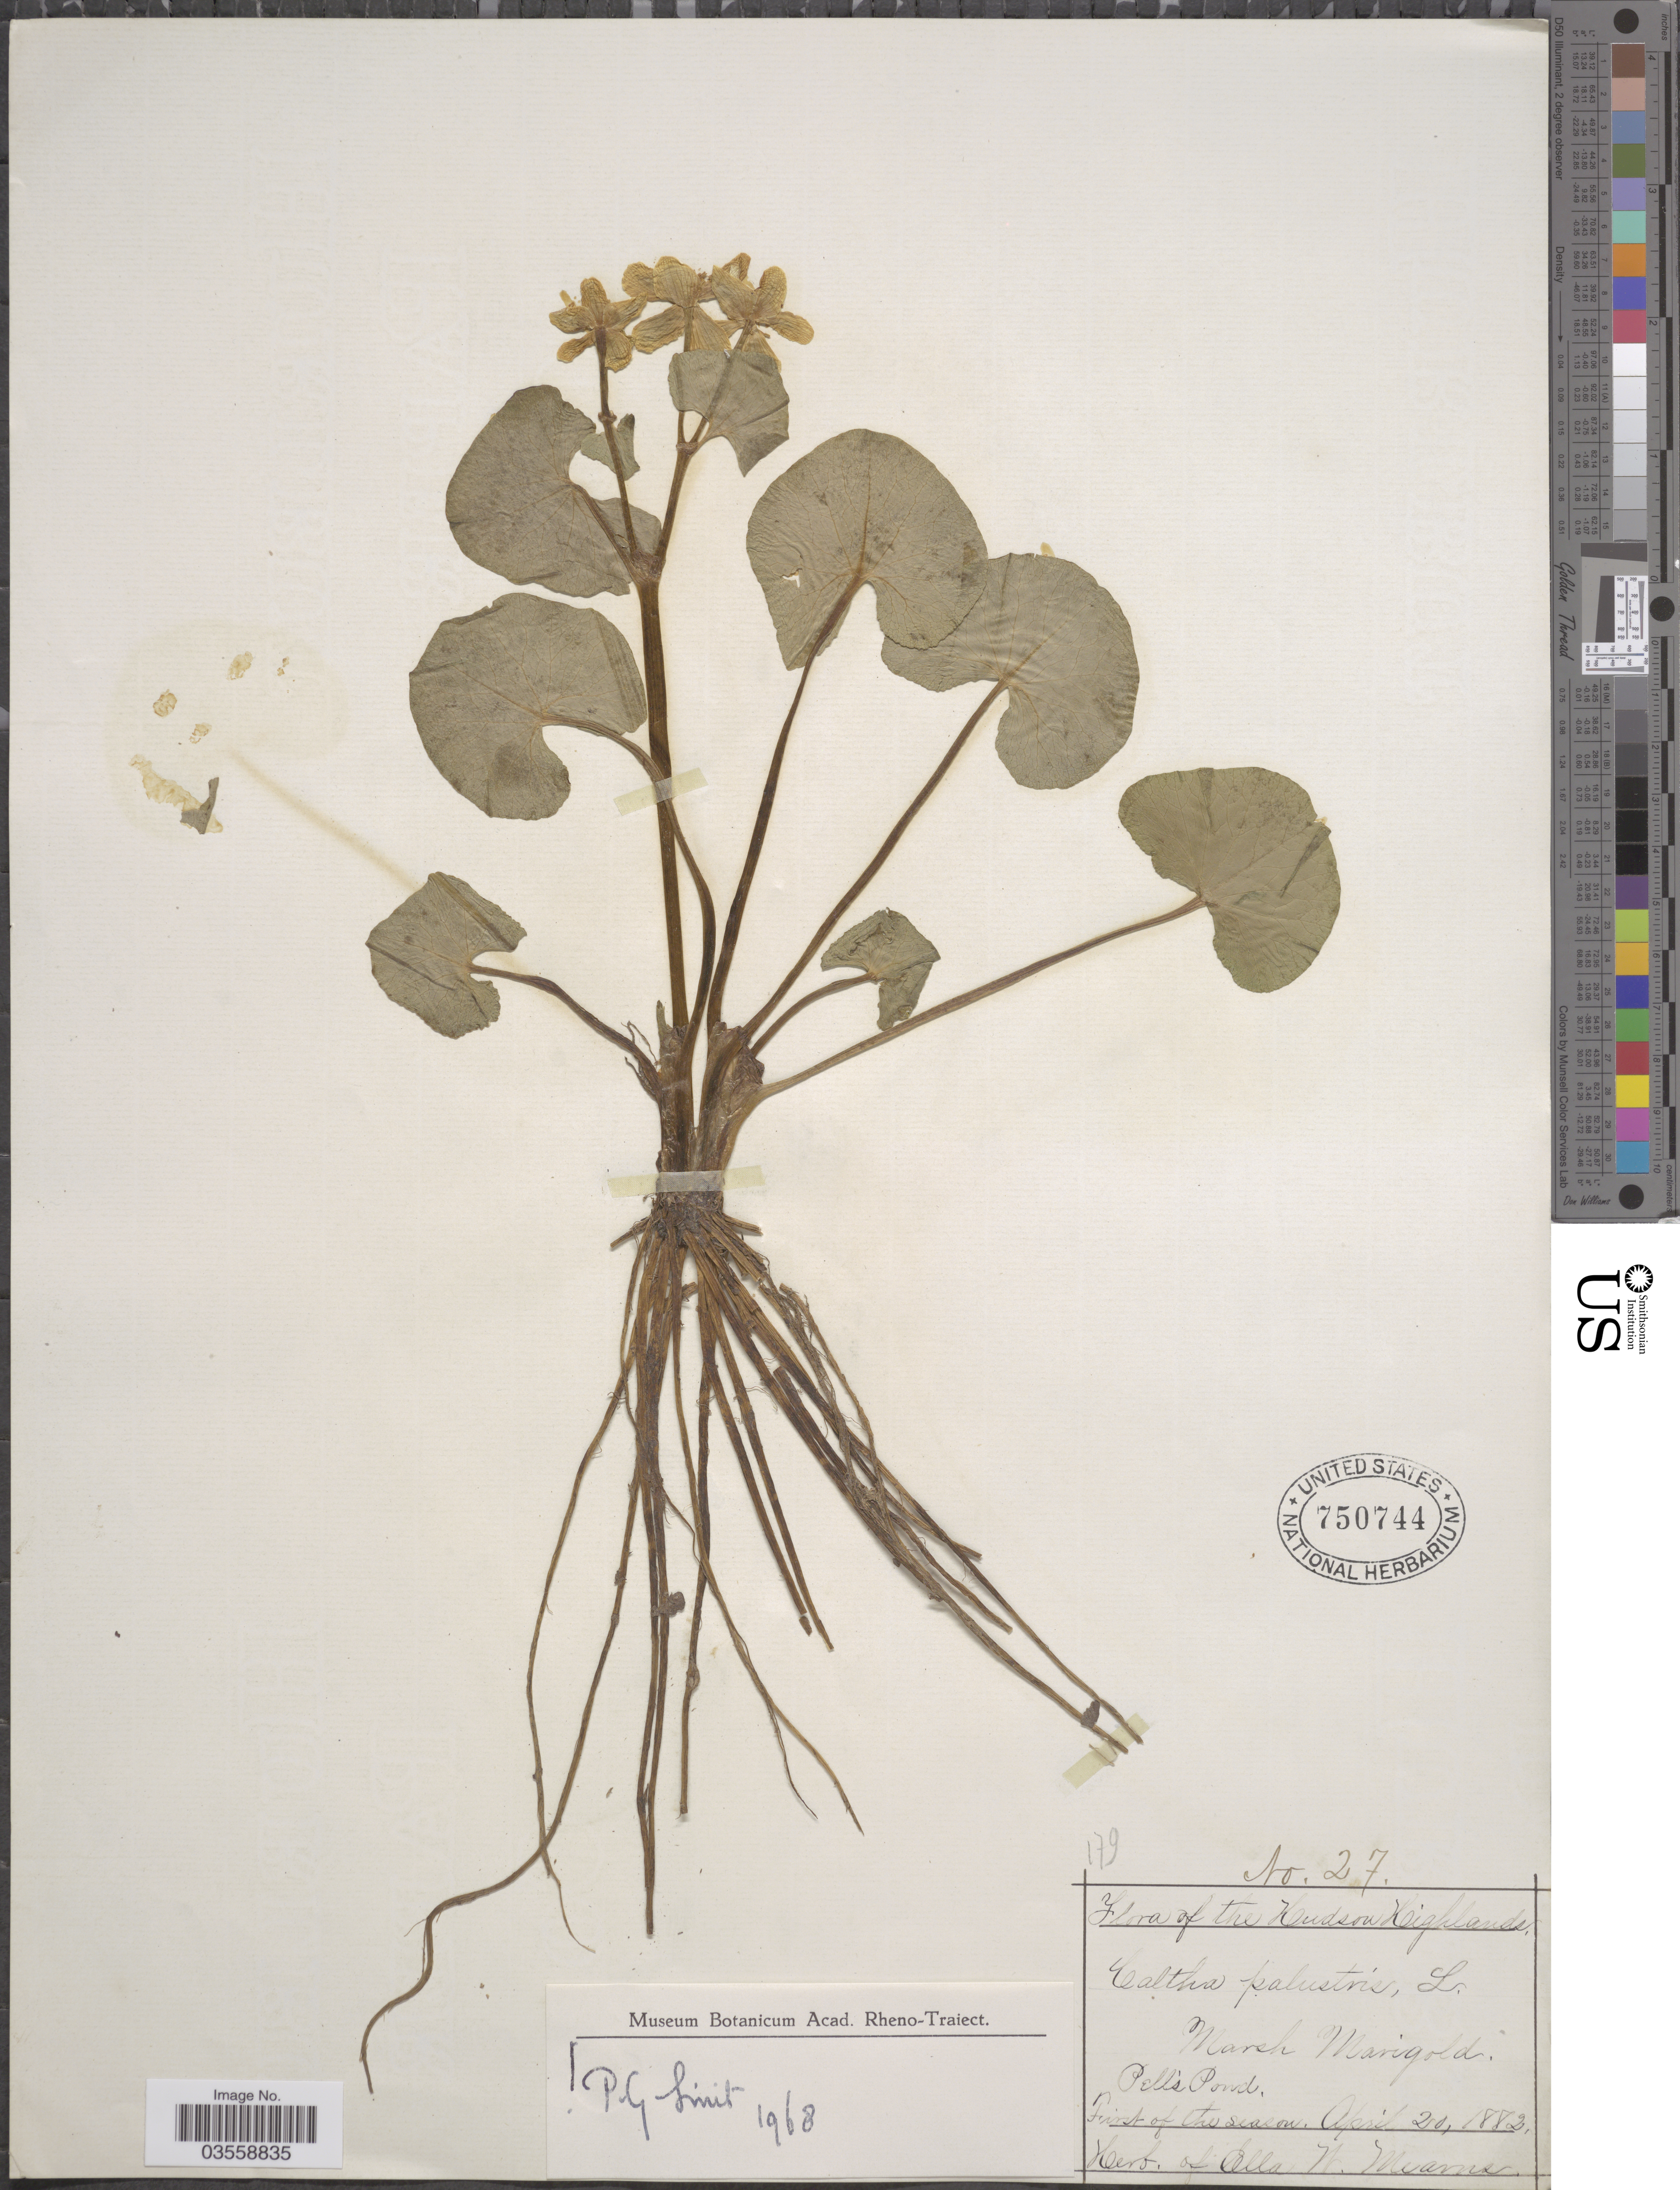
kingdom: Plantae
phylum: Tracheophyta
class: Magnoliopsida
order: Ranunculales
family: Ranunculaceae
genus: Caltha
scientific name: Caltha palustris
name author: L.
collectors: ex herb. Ella W. Mearns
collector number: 27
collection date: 1883-04-20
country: United States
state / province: New York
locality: Hudson Highlands. Pell's Pond.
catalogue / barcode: US 750744